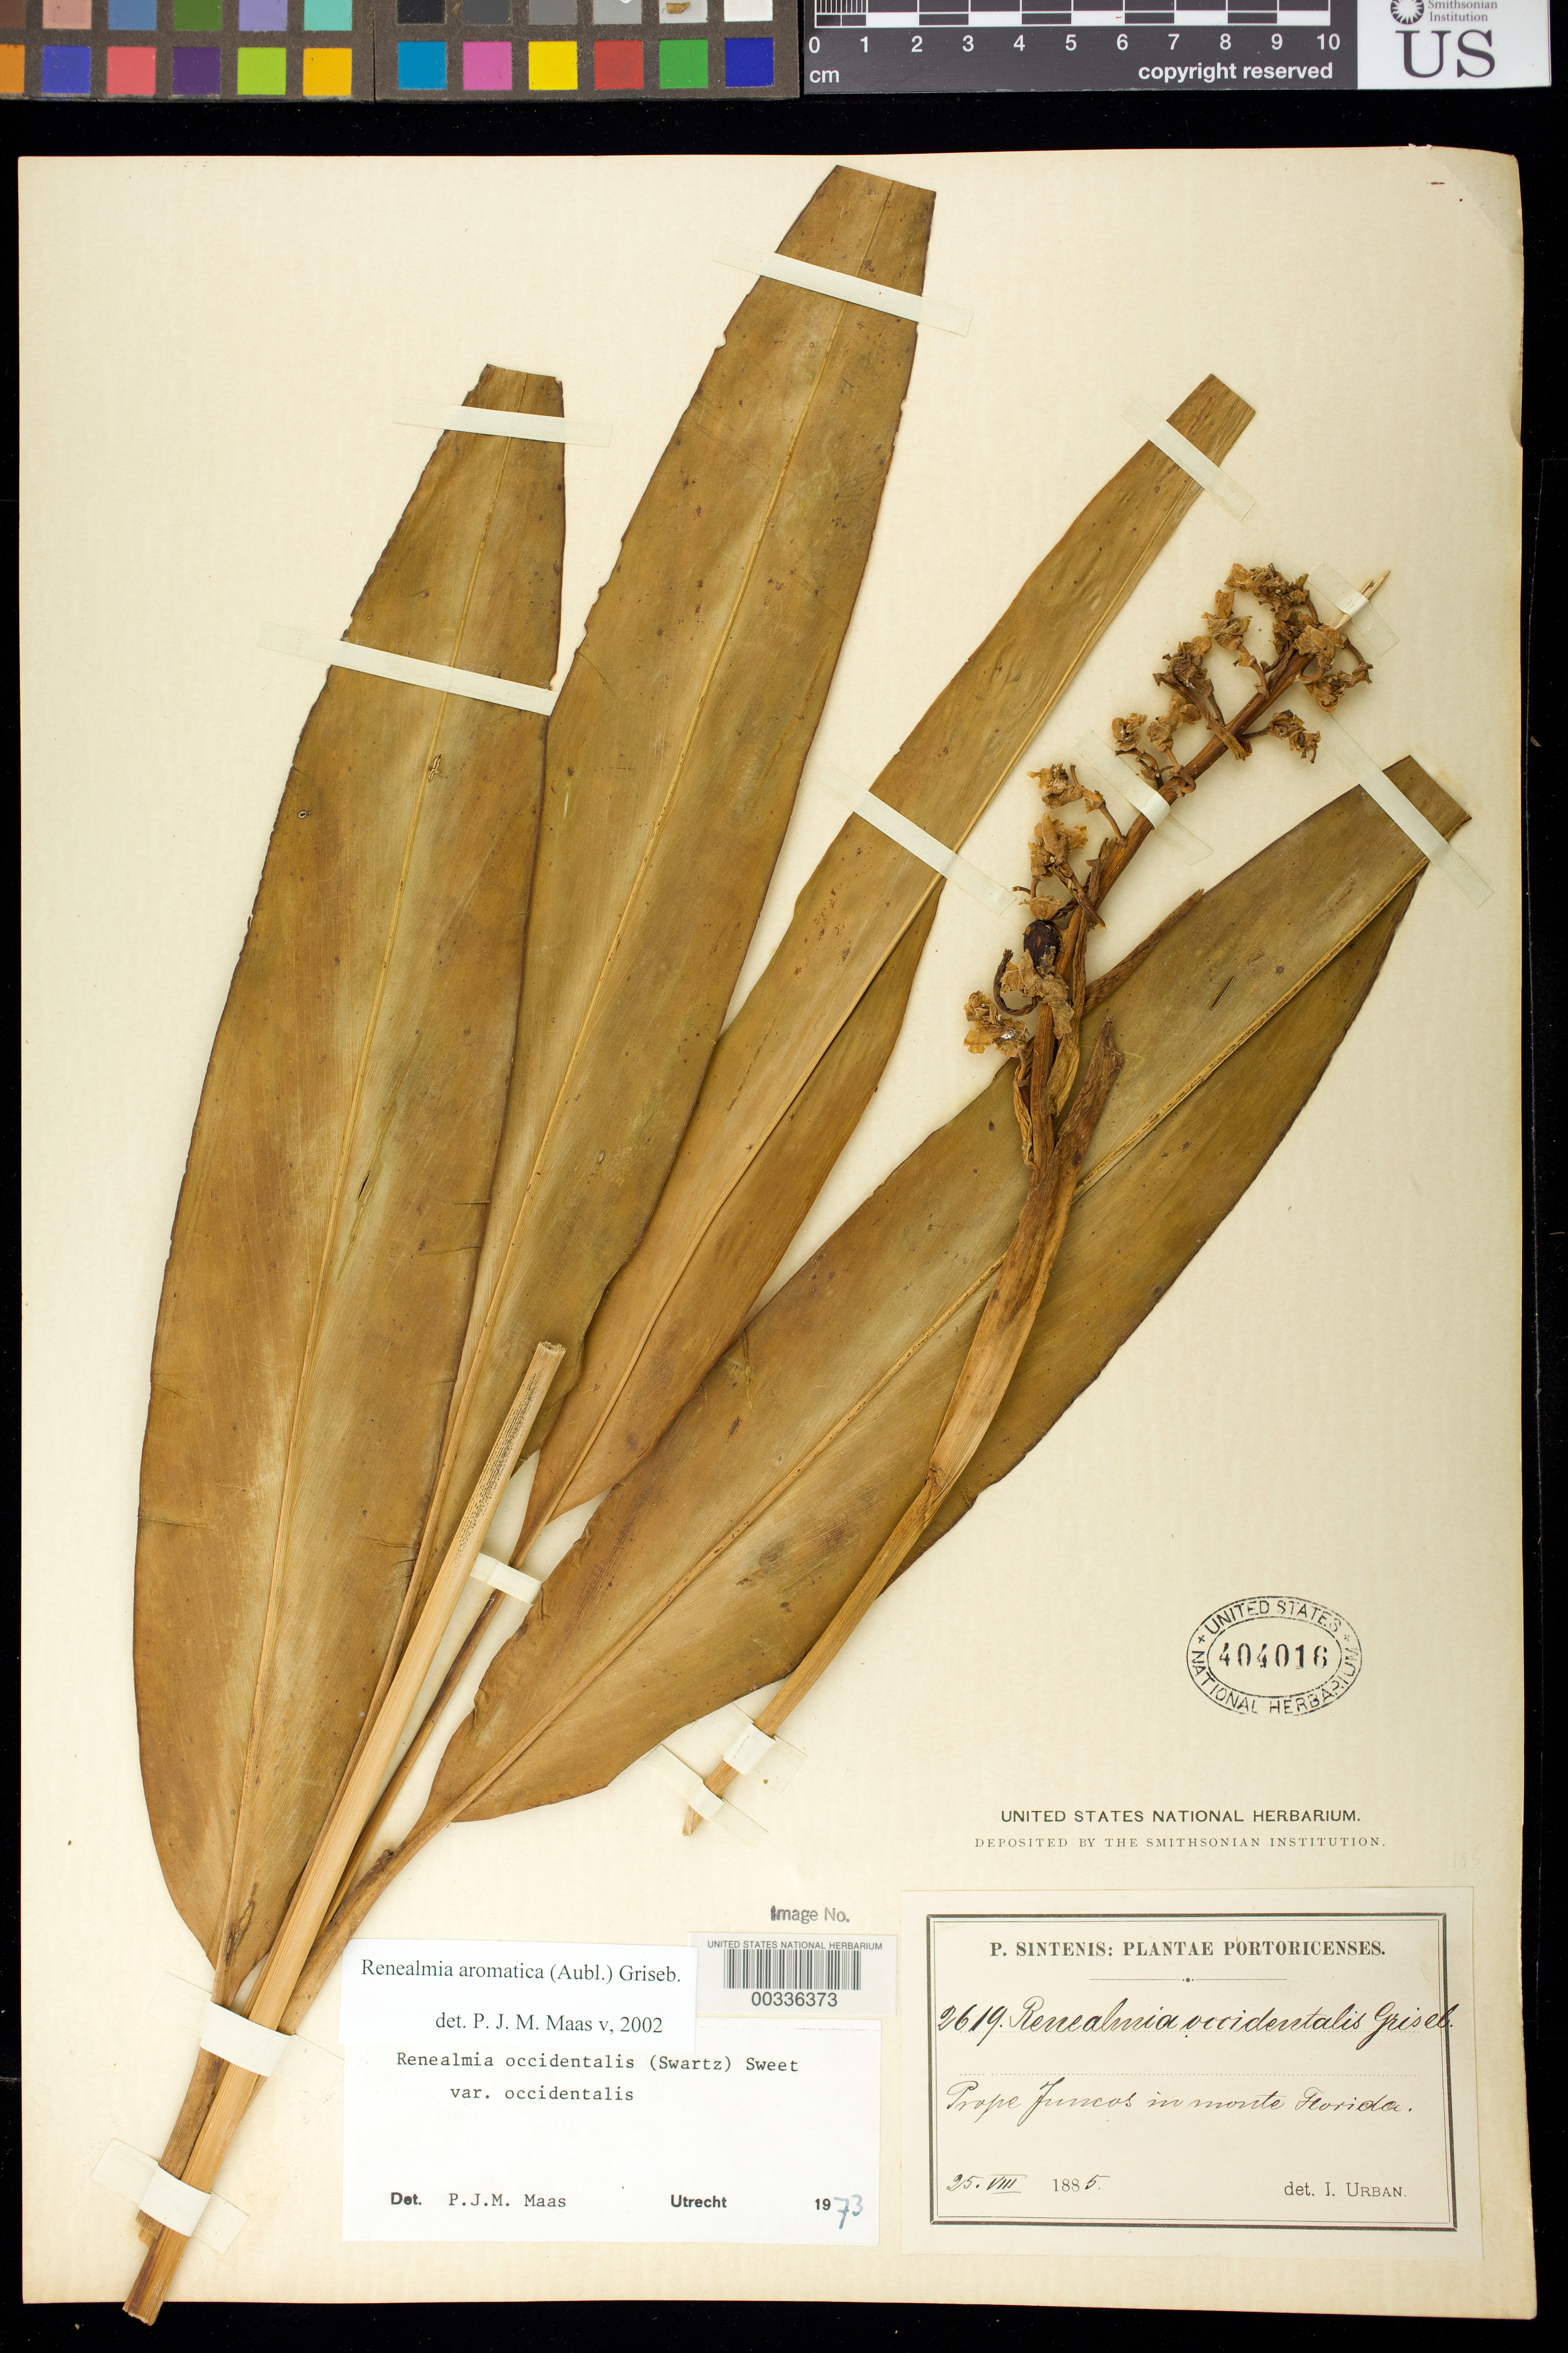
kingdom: Plantae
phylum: Tracheophyta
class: Liliopsida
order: Zingiberales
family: Zingiberaceae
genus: Renealmia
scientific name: Renealmia aromatica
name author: (Aubl.) Griseb.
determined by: Maas, Paul J. M.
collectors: P. Sintenis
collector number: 2619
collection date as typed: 25 Aug 1885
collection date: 1885-08-25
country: Puerto Rico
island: Greater Antilles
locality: Prope juncos in monte florida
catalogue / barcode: US 404016